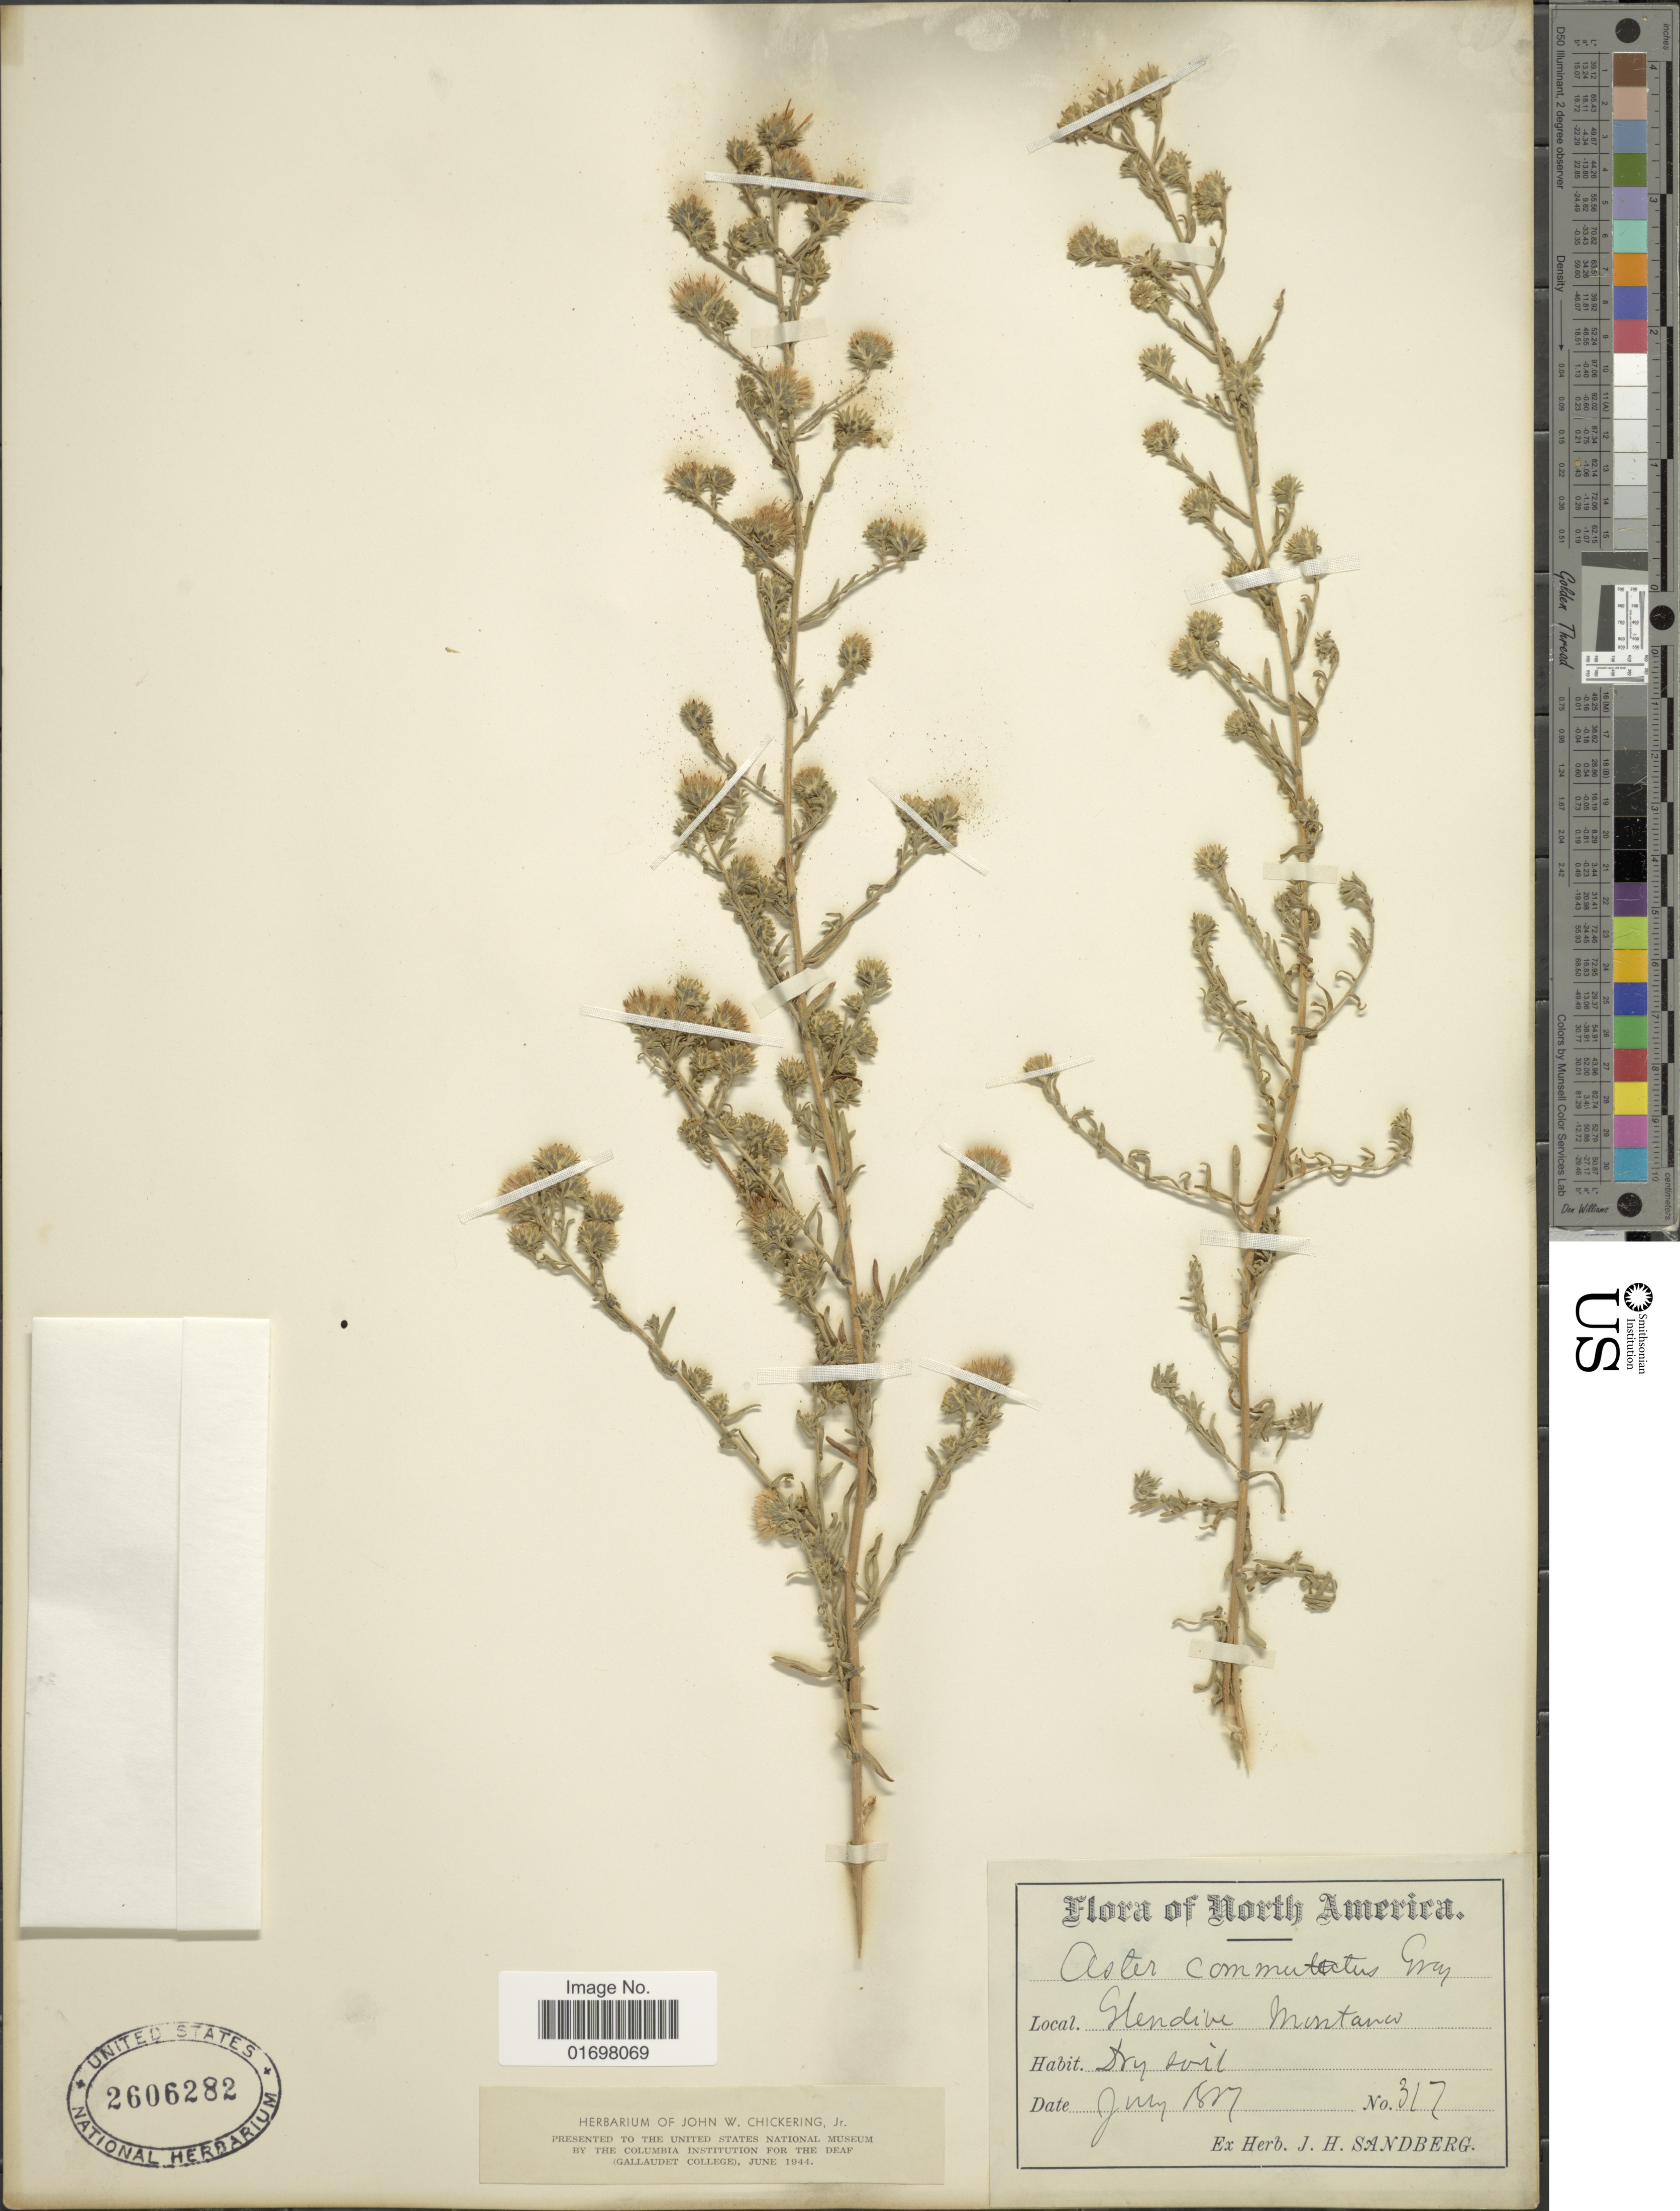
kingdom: Plantae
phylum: Tracheophyta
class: Magnoliopsida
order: Asterales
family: Asteraceae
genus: Symphyotrichum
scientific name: Symphyotrichum falcatum var. commutatum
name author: (Torr. & A. Gray) G.L. Nesom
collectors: J. H. Sandberg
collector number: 317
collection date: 1887-07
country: United States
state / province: Montana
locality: Glendive Montana.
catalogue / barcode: US 2606282